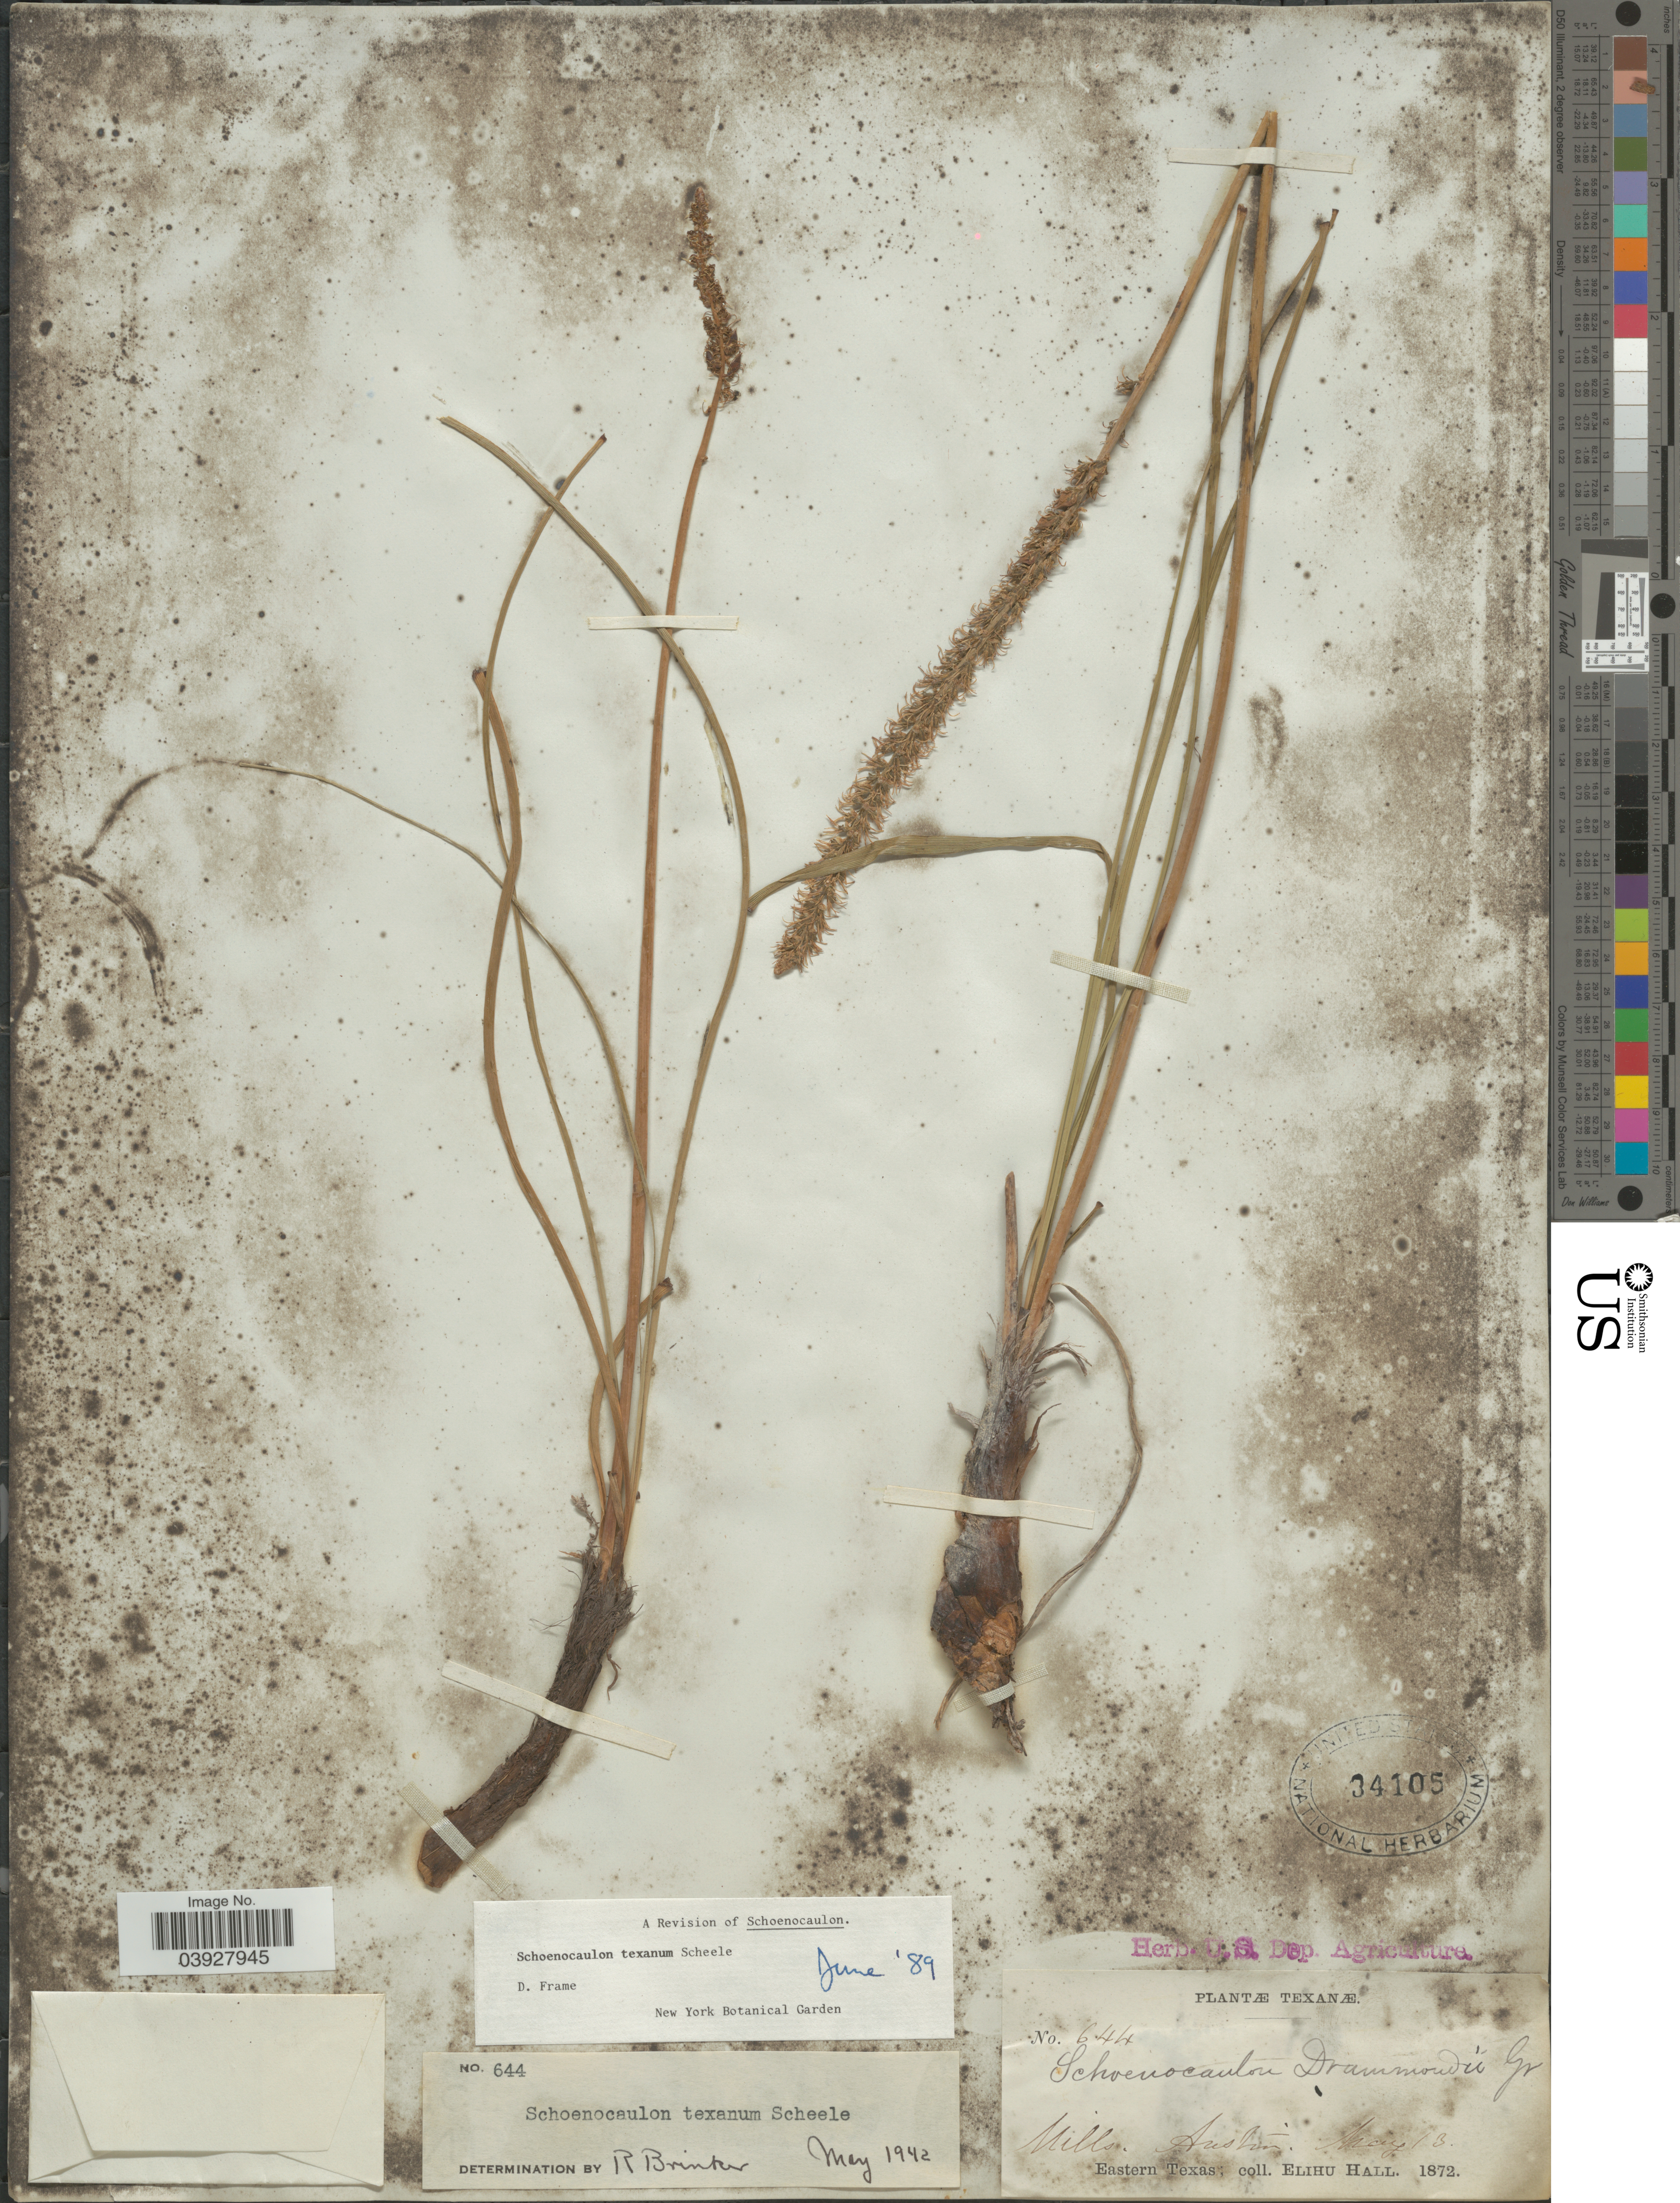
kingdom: Plantae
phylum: Tracheophyta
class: Liliopsida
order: Liliales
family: Melanthiaceae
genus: Schoenocaulon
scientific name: Schoenocaulon texanum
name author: Scheele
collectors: E. Hall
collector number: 644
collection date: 1872-05-13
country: United States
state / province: Texas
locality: Hills. Austin.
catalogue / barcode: US 34105